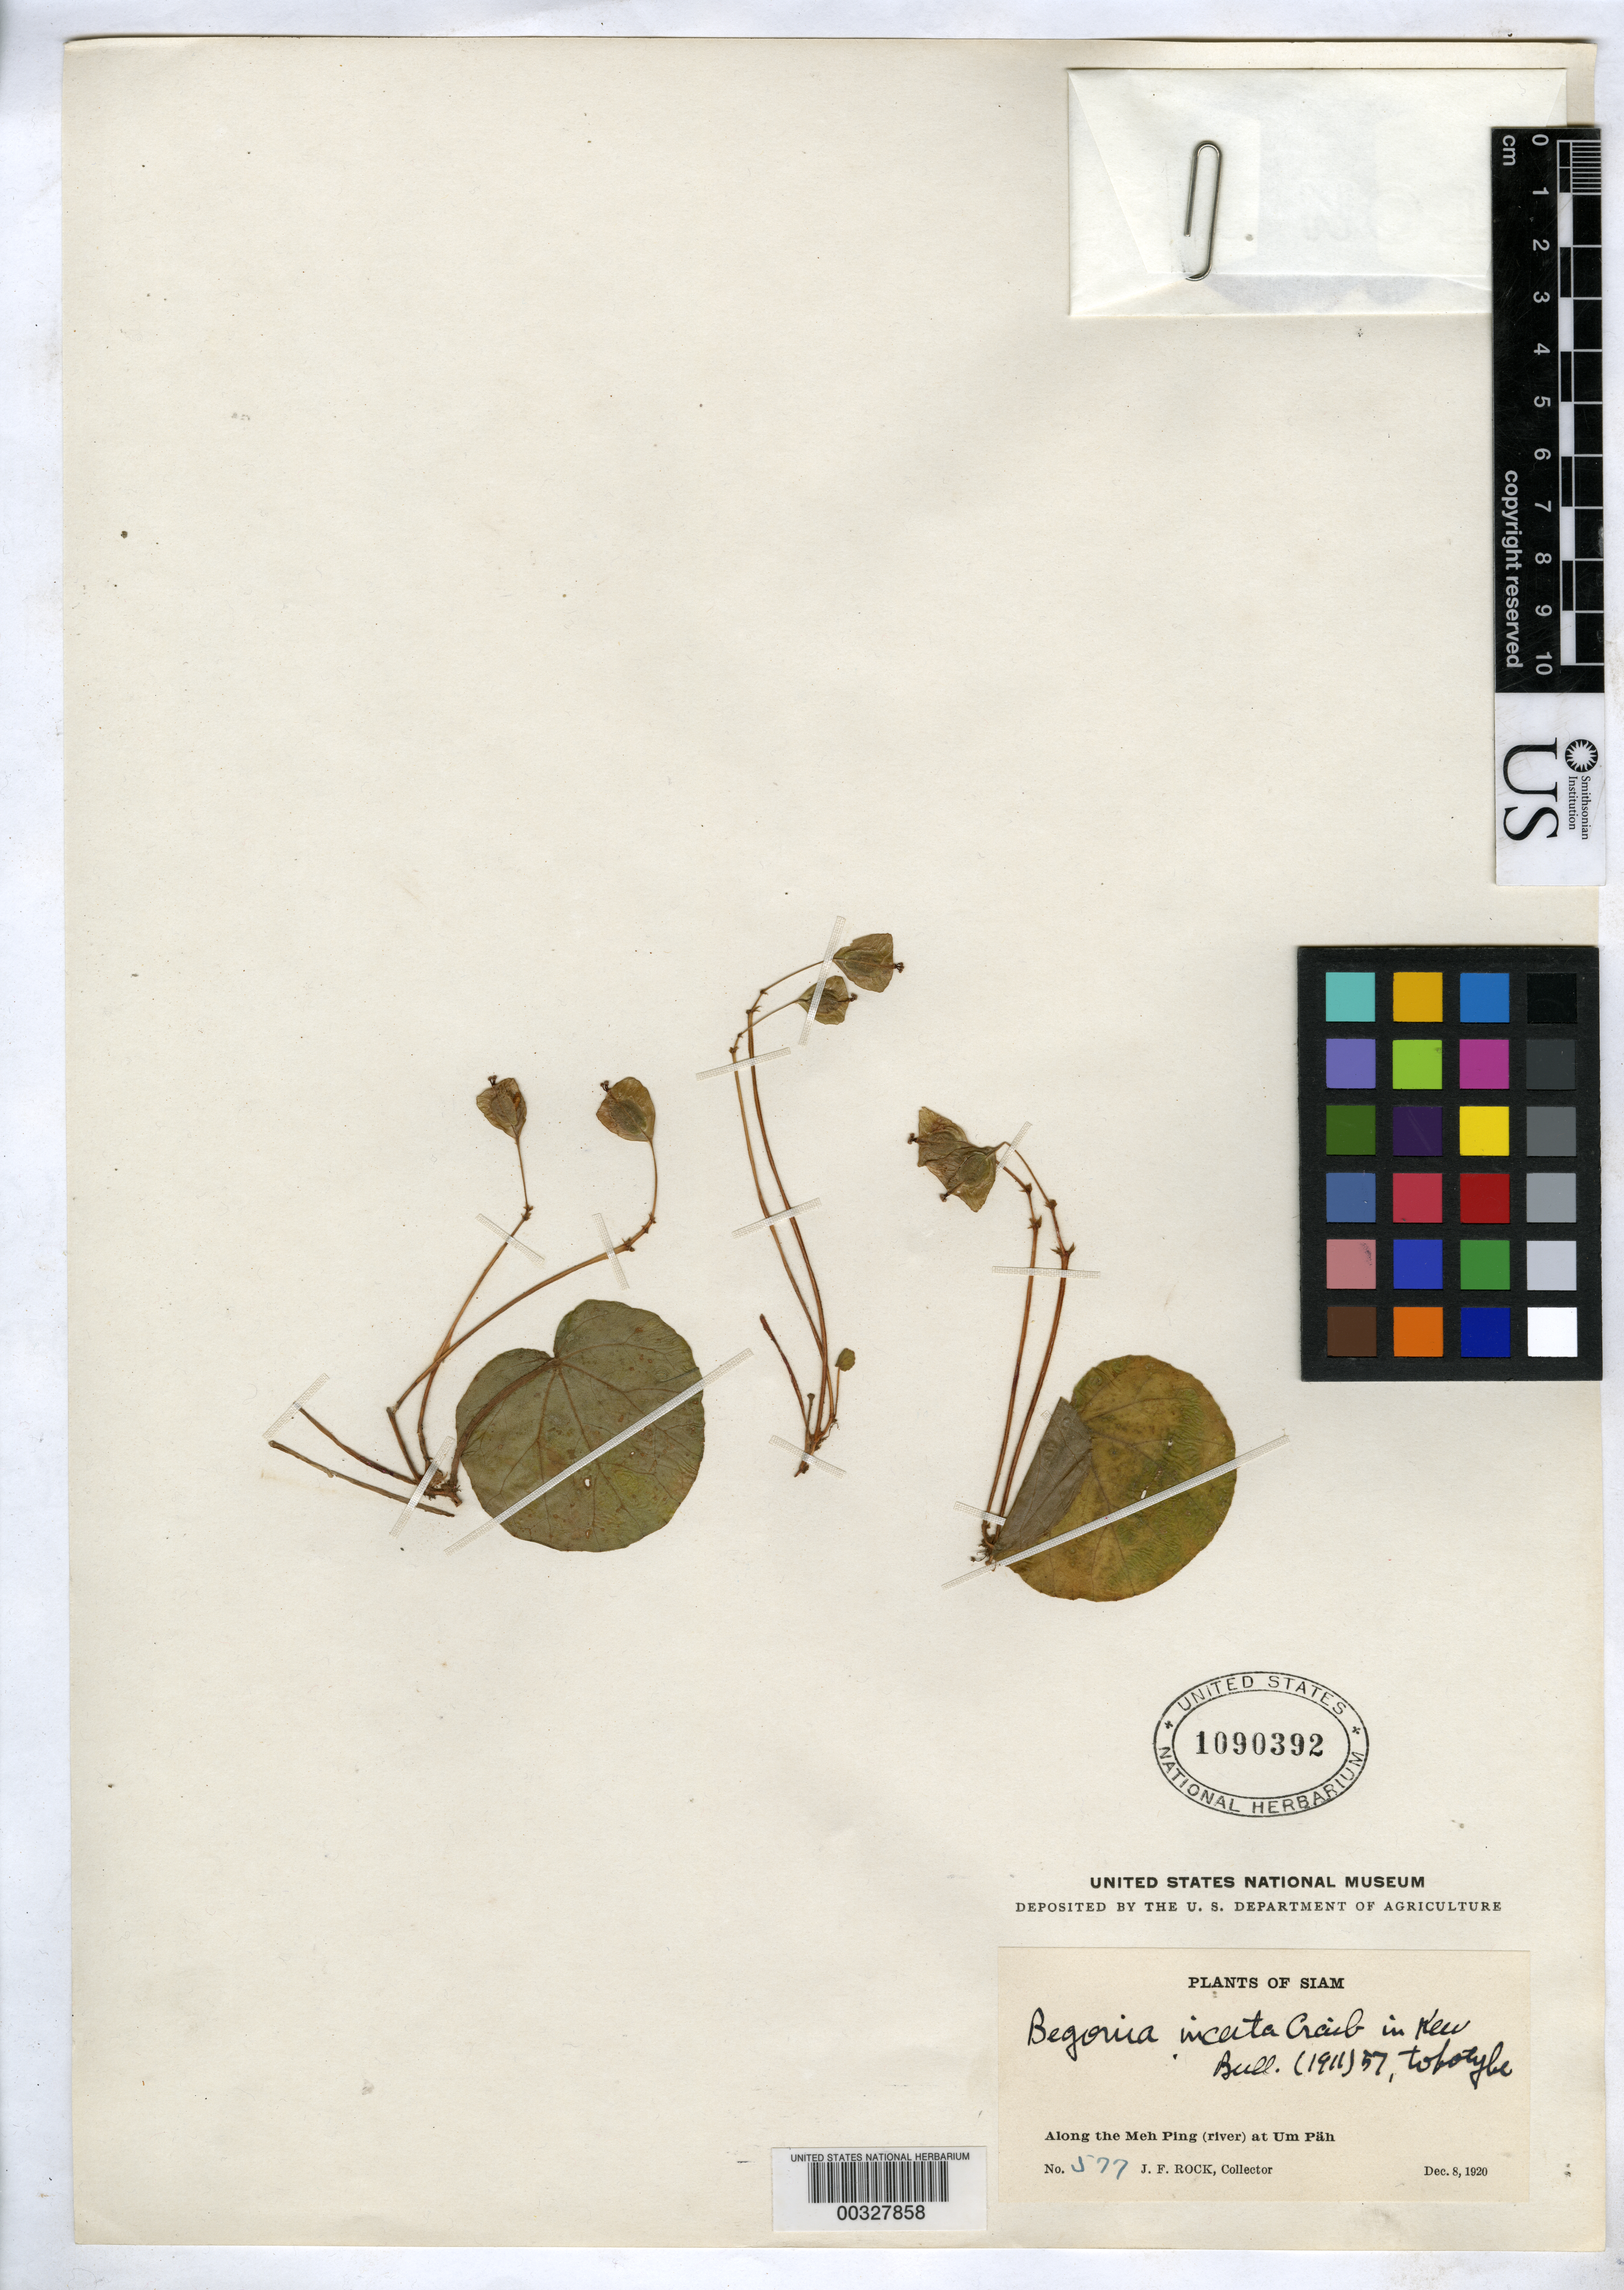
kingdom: Plantae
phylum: Tracheophyta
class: Magnoliopsida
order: Cucurbitales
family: Begoniaceae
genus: Begonia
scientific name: Begonia incerta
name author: Craib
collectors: J. F. Rock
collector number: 577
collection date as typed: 08 Dec 1920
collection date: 1920-12-08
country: Thailand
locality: Along meh ping river at um pah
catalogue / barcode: US 1090392